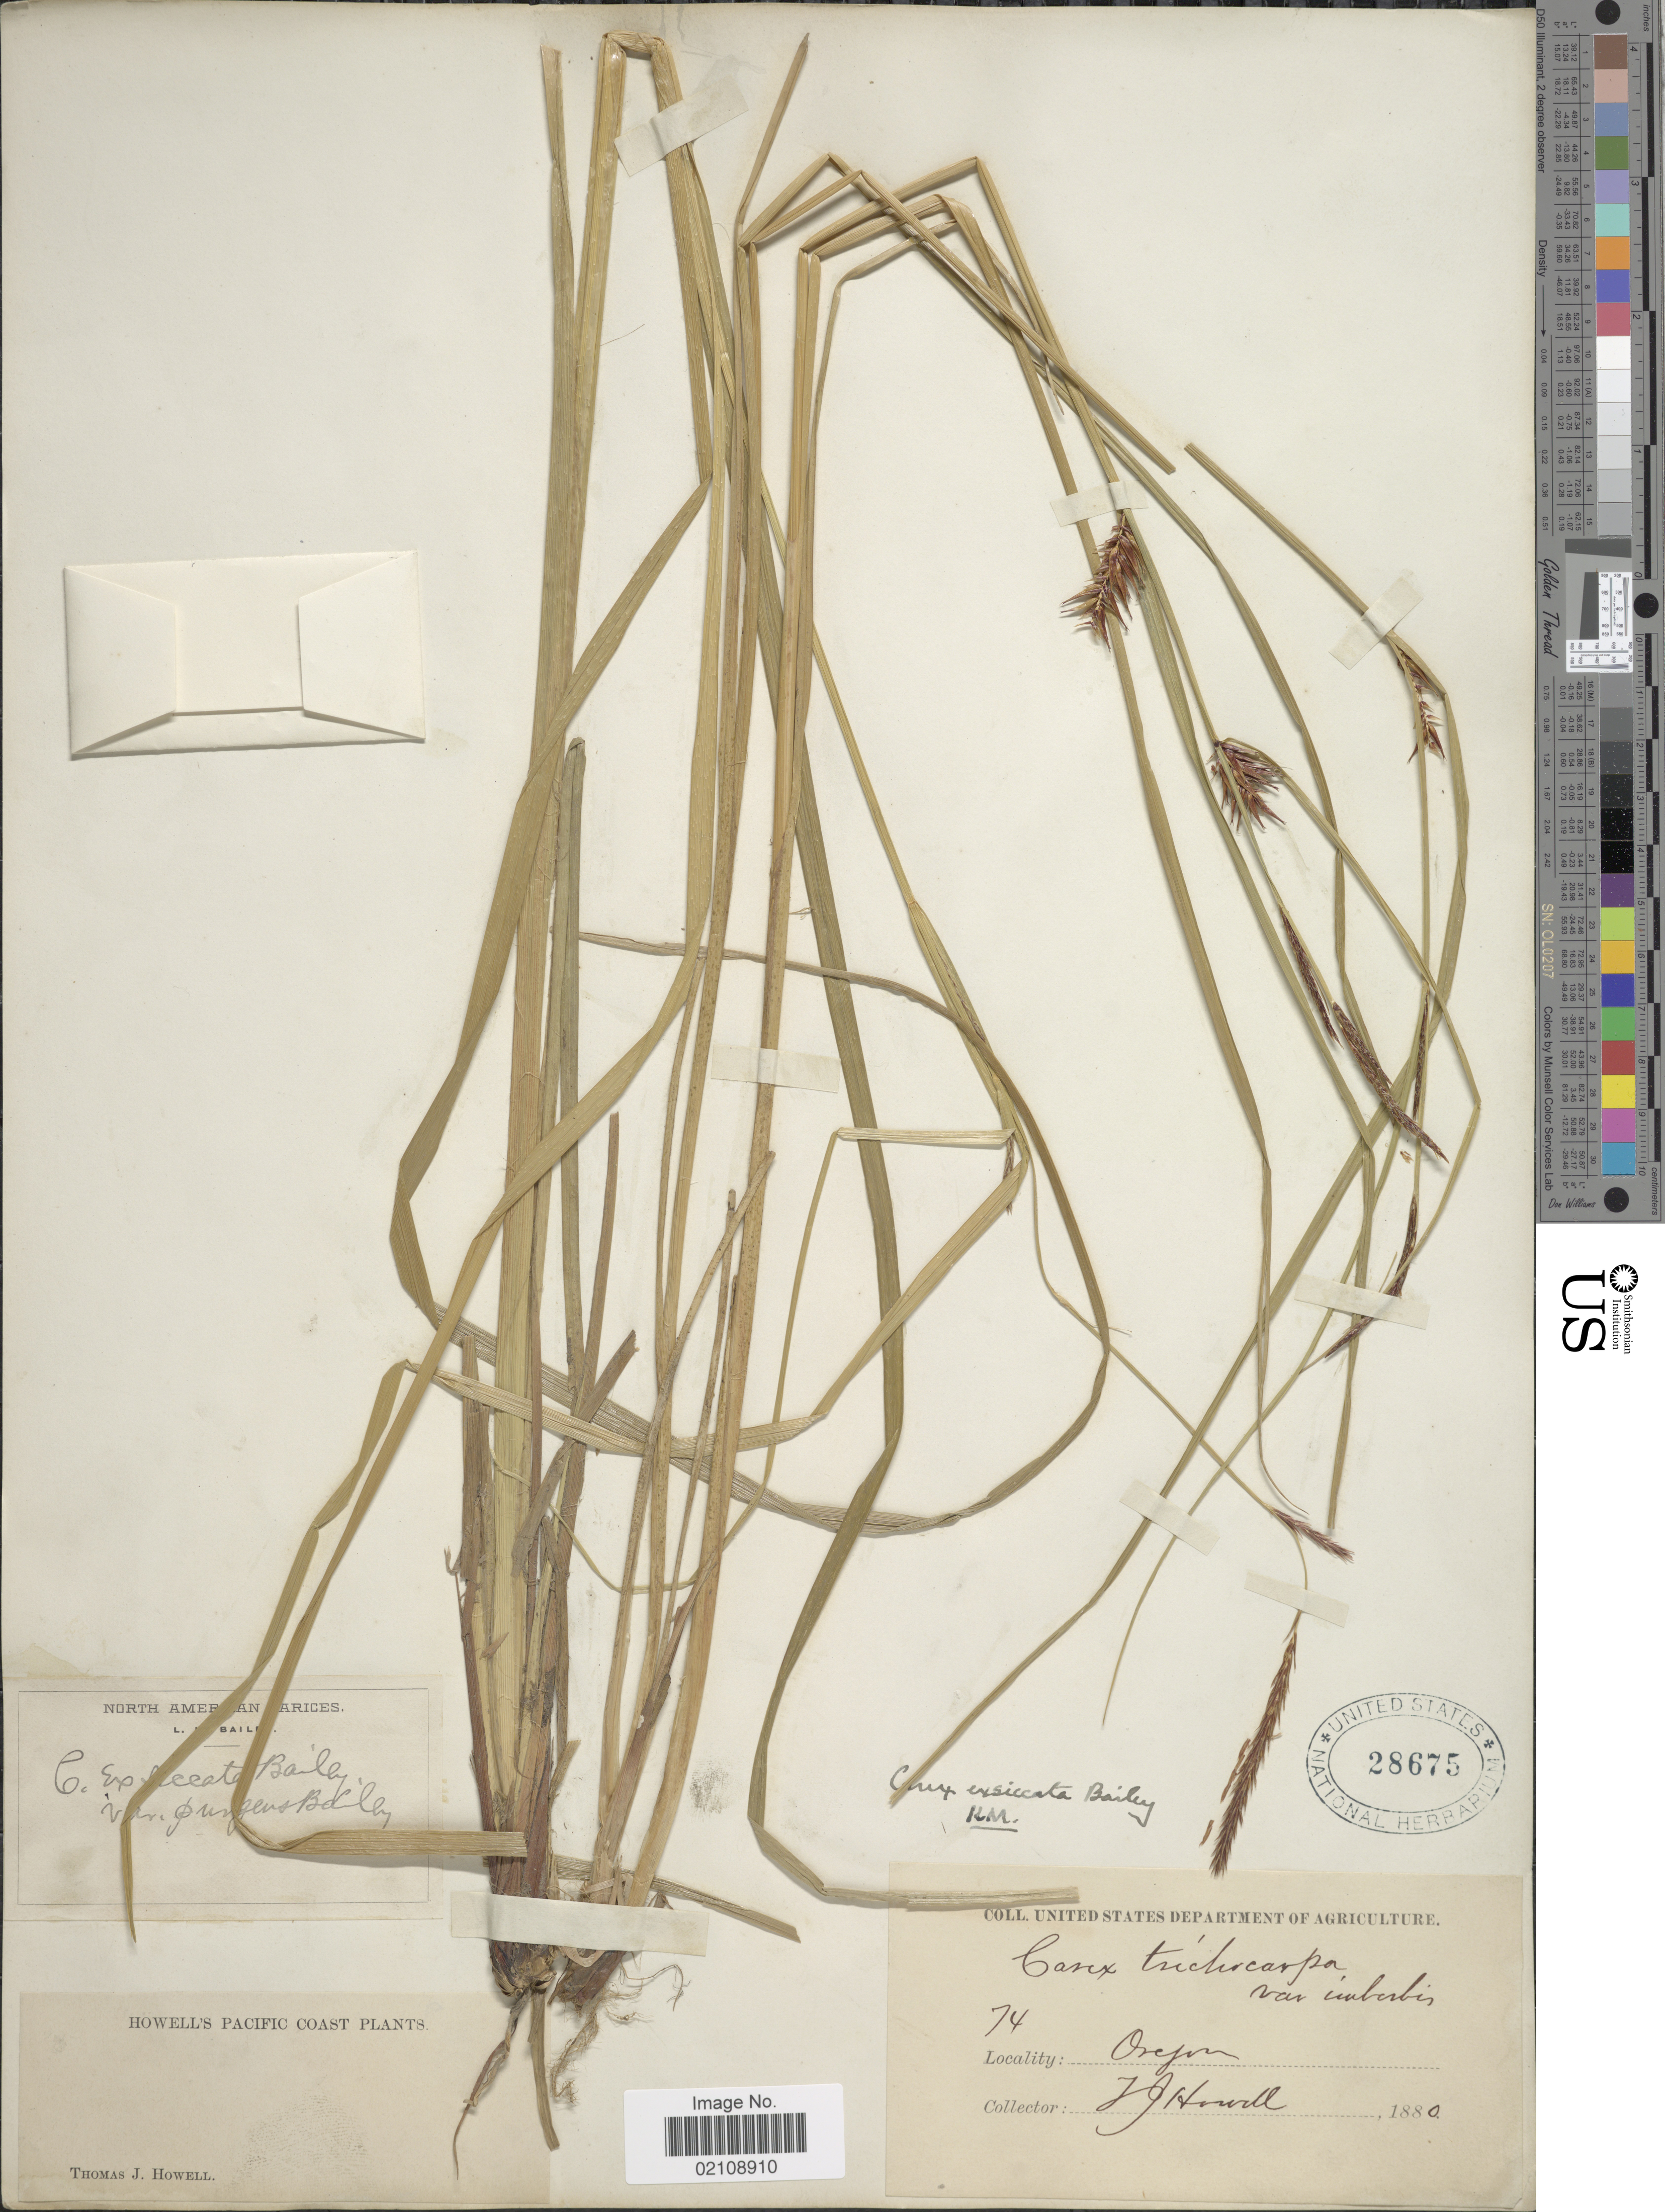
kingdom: Plantae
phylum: Tracheophyta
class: Liliopsida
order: Poales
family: Cyperaceae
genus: Carex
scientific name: Carex exsiccata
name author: L.H. Bailey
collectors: T. J. Howell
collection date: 1880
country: United States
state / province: Oregon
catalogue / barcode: US 28675